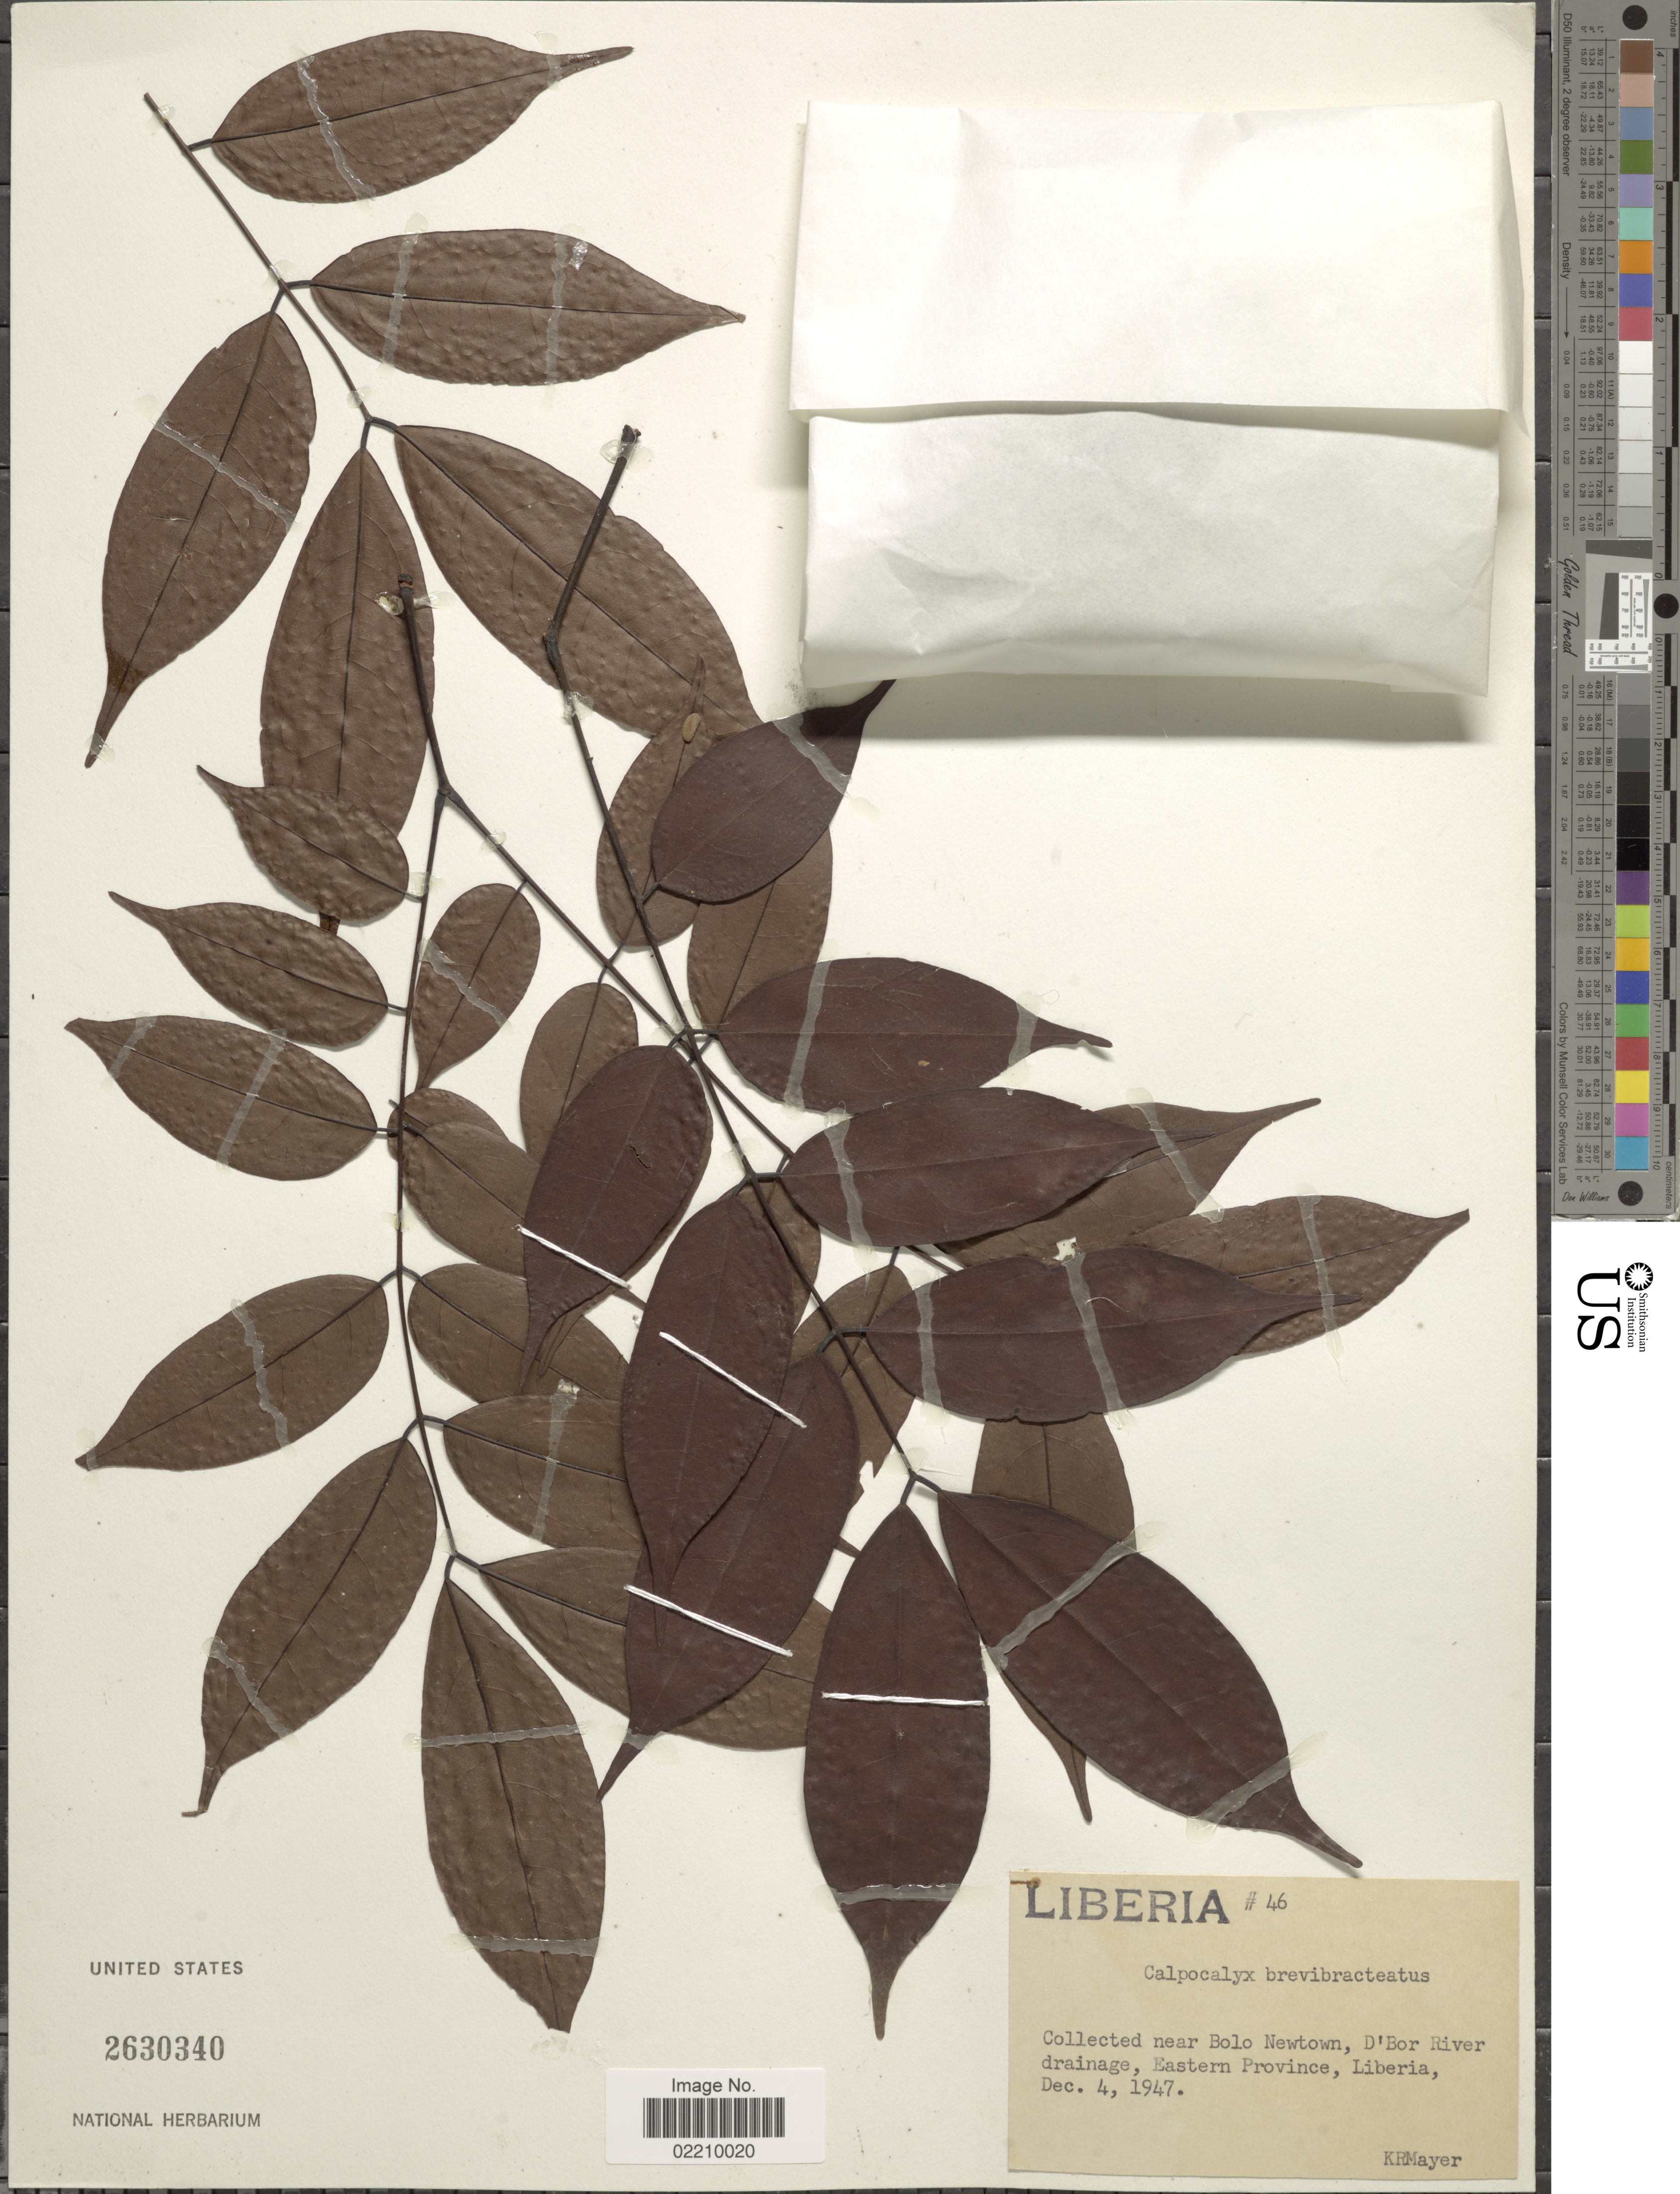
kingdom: Plantae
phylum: Tracheophyta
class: Magnoliopsida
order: Fabales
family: Fabaceae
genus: Calpocalyx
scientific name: Calpocalyx brevibracteatus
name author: Harms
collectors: K. R. Mayer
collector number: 46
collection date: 1947-12-04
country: Liberia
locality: Near Bolo Newton, D'Bor River drainage, Eastern Province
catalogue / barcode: US 2630340